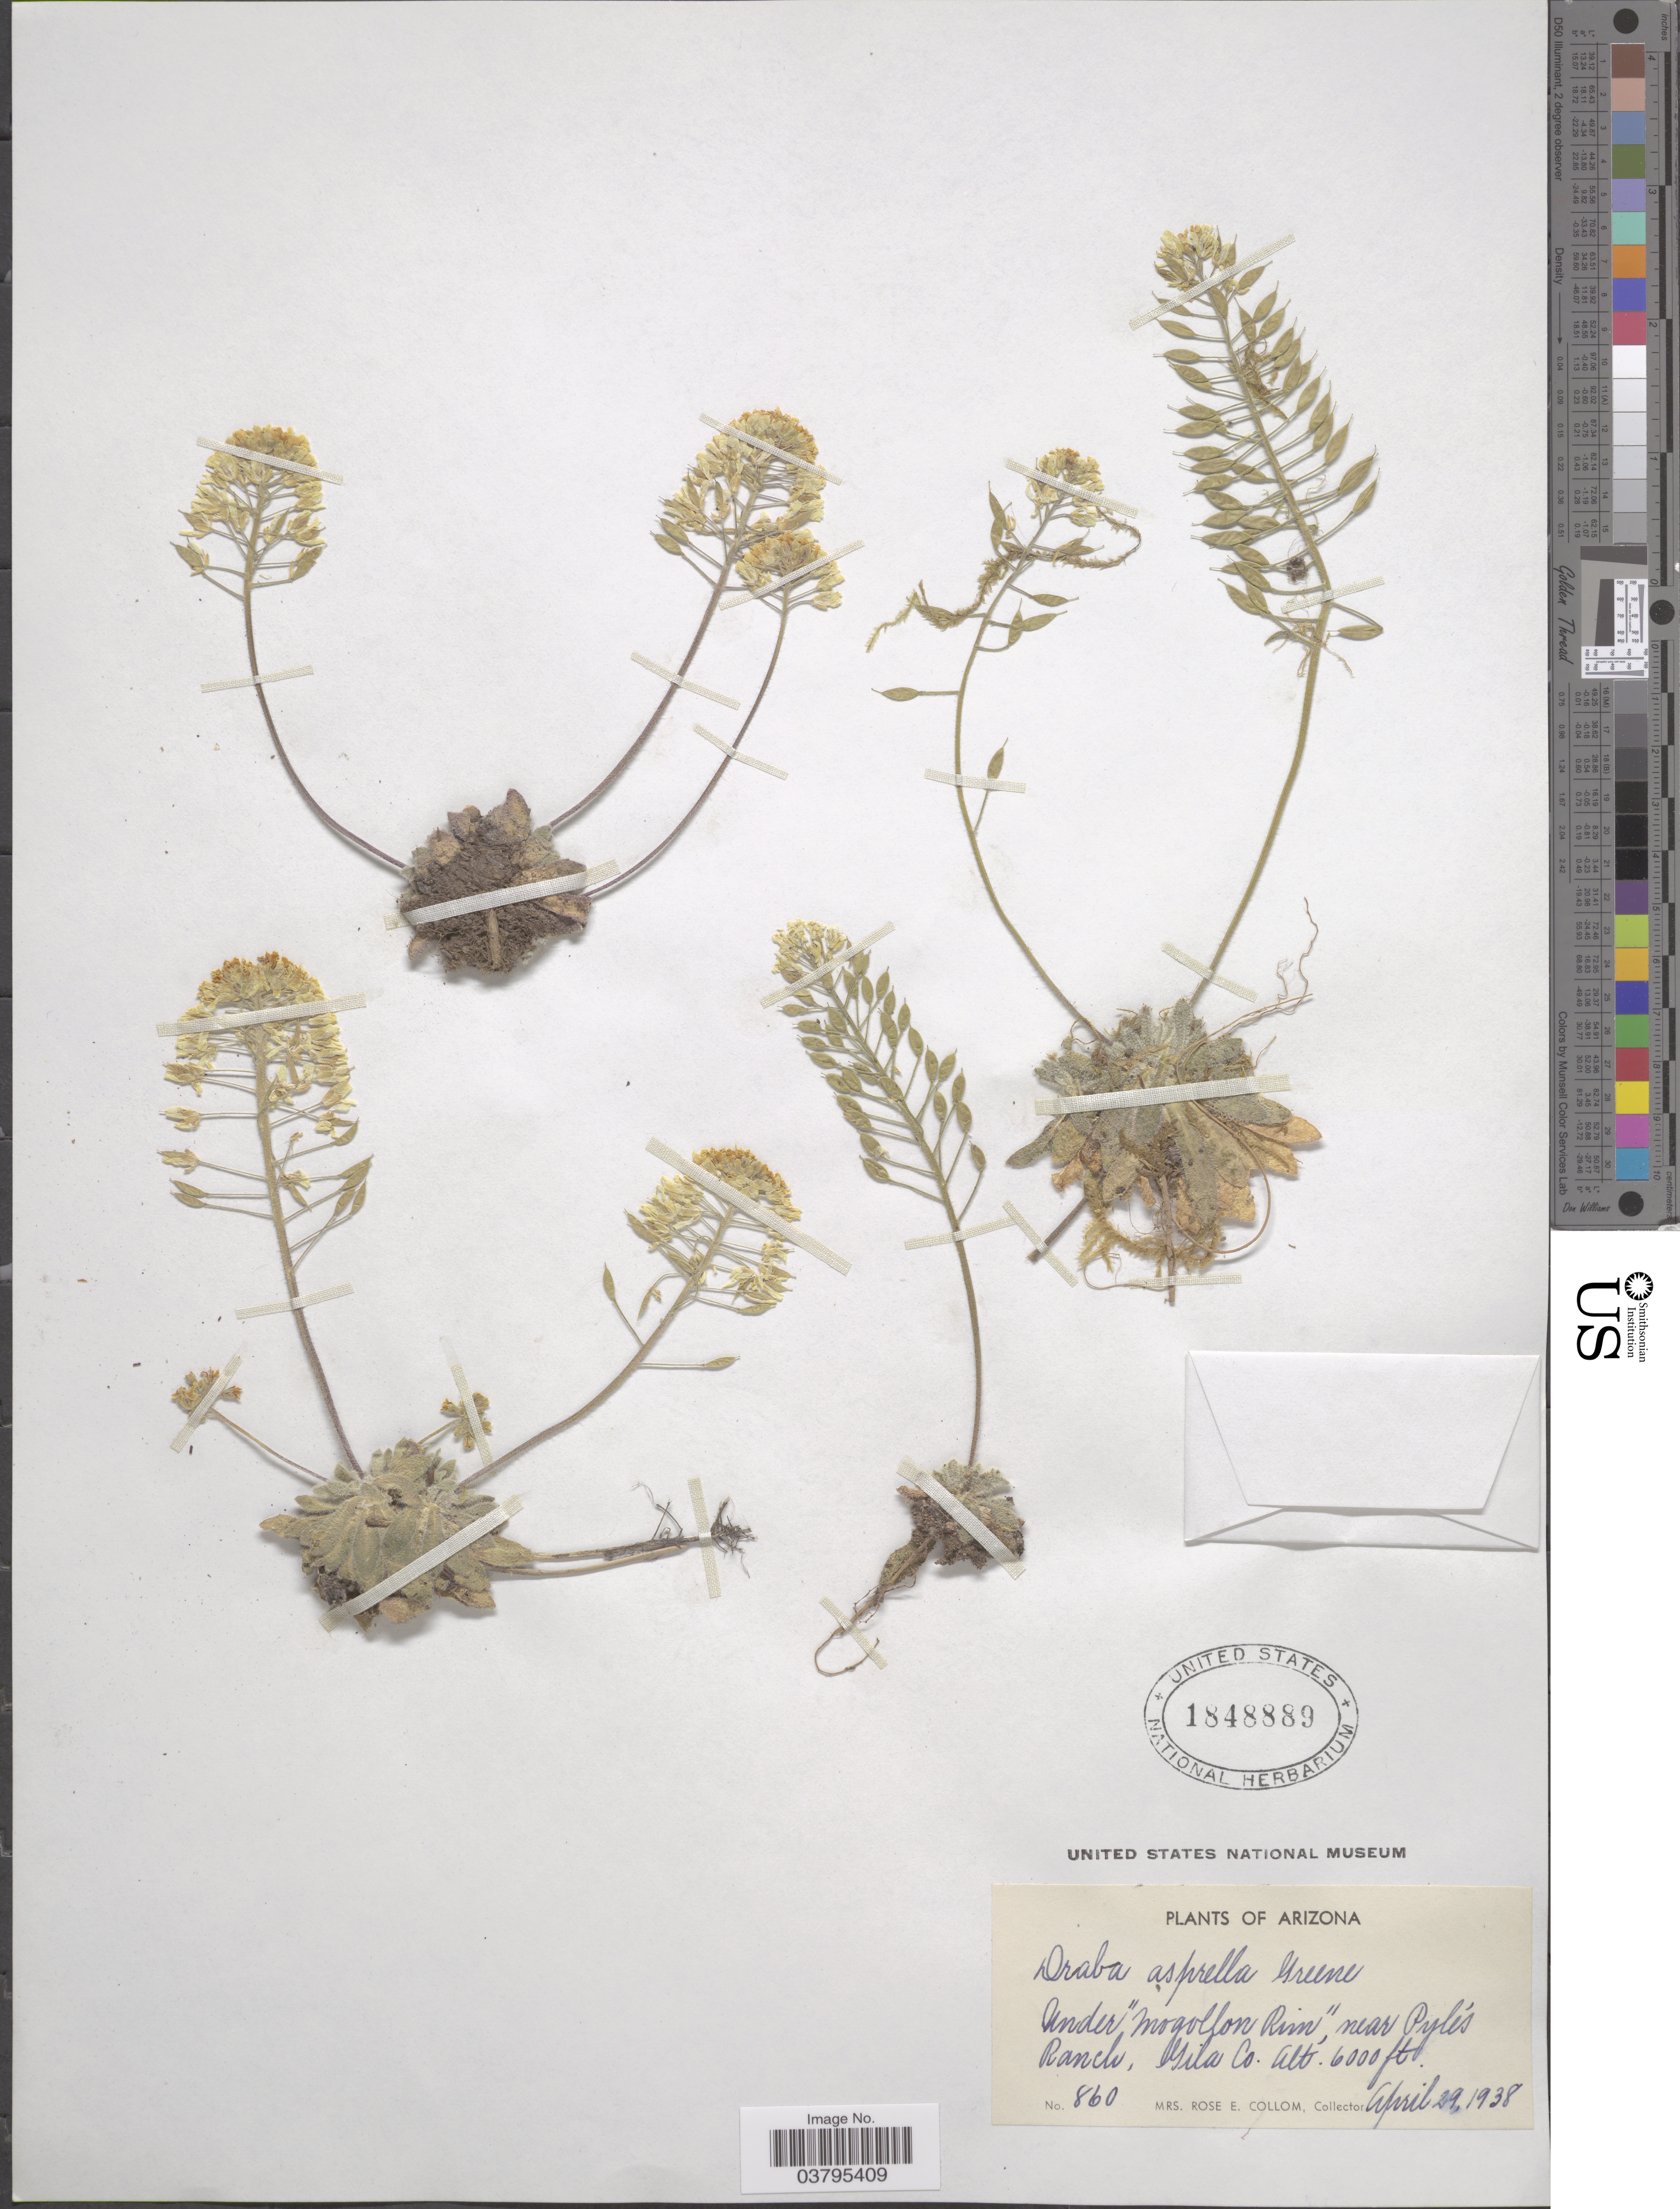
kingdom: Plantae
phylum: Tracheophyta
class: Magnoliopsida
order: Brassicales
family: Brassicaceae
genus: Draba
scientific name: Draba asprella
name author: Greene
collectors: R. E. Collom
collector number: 860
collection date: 1938-04-29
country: United States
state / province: Arizona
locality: Under 'Mogollon Rim', near Pyle's Ranch, Gila Co.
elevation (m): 1829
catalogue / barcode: US 1848889